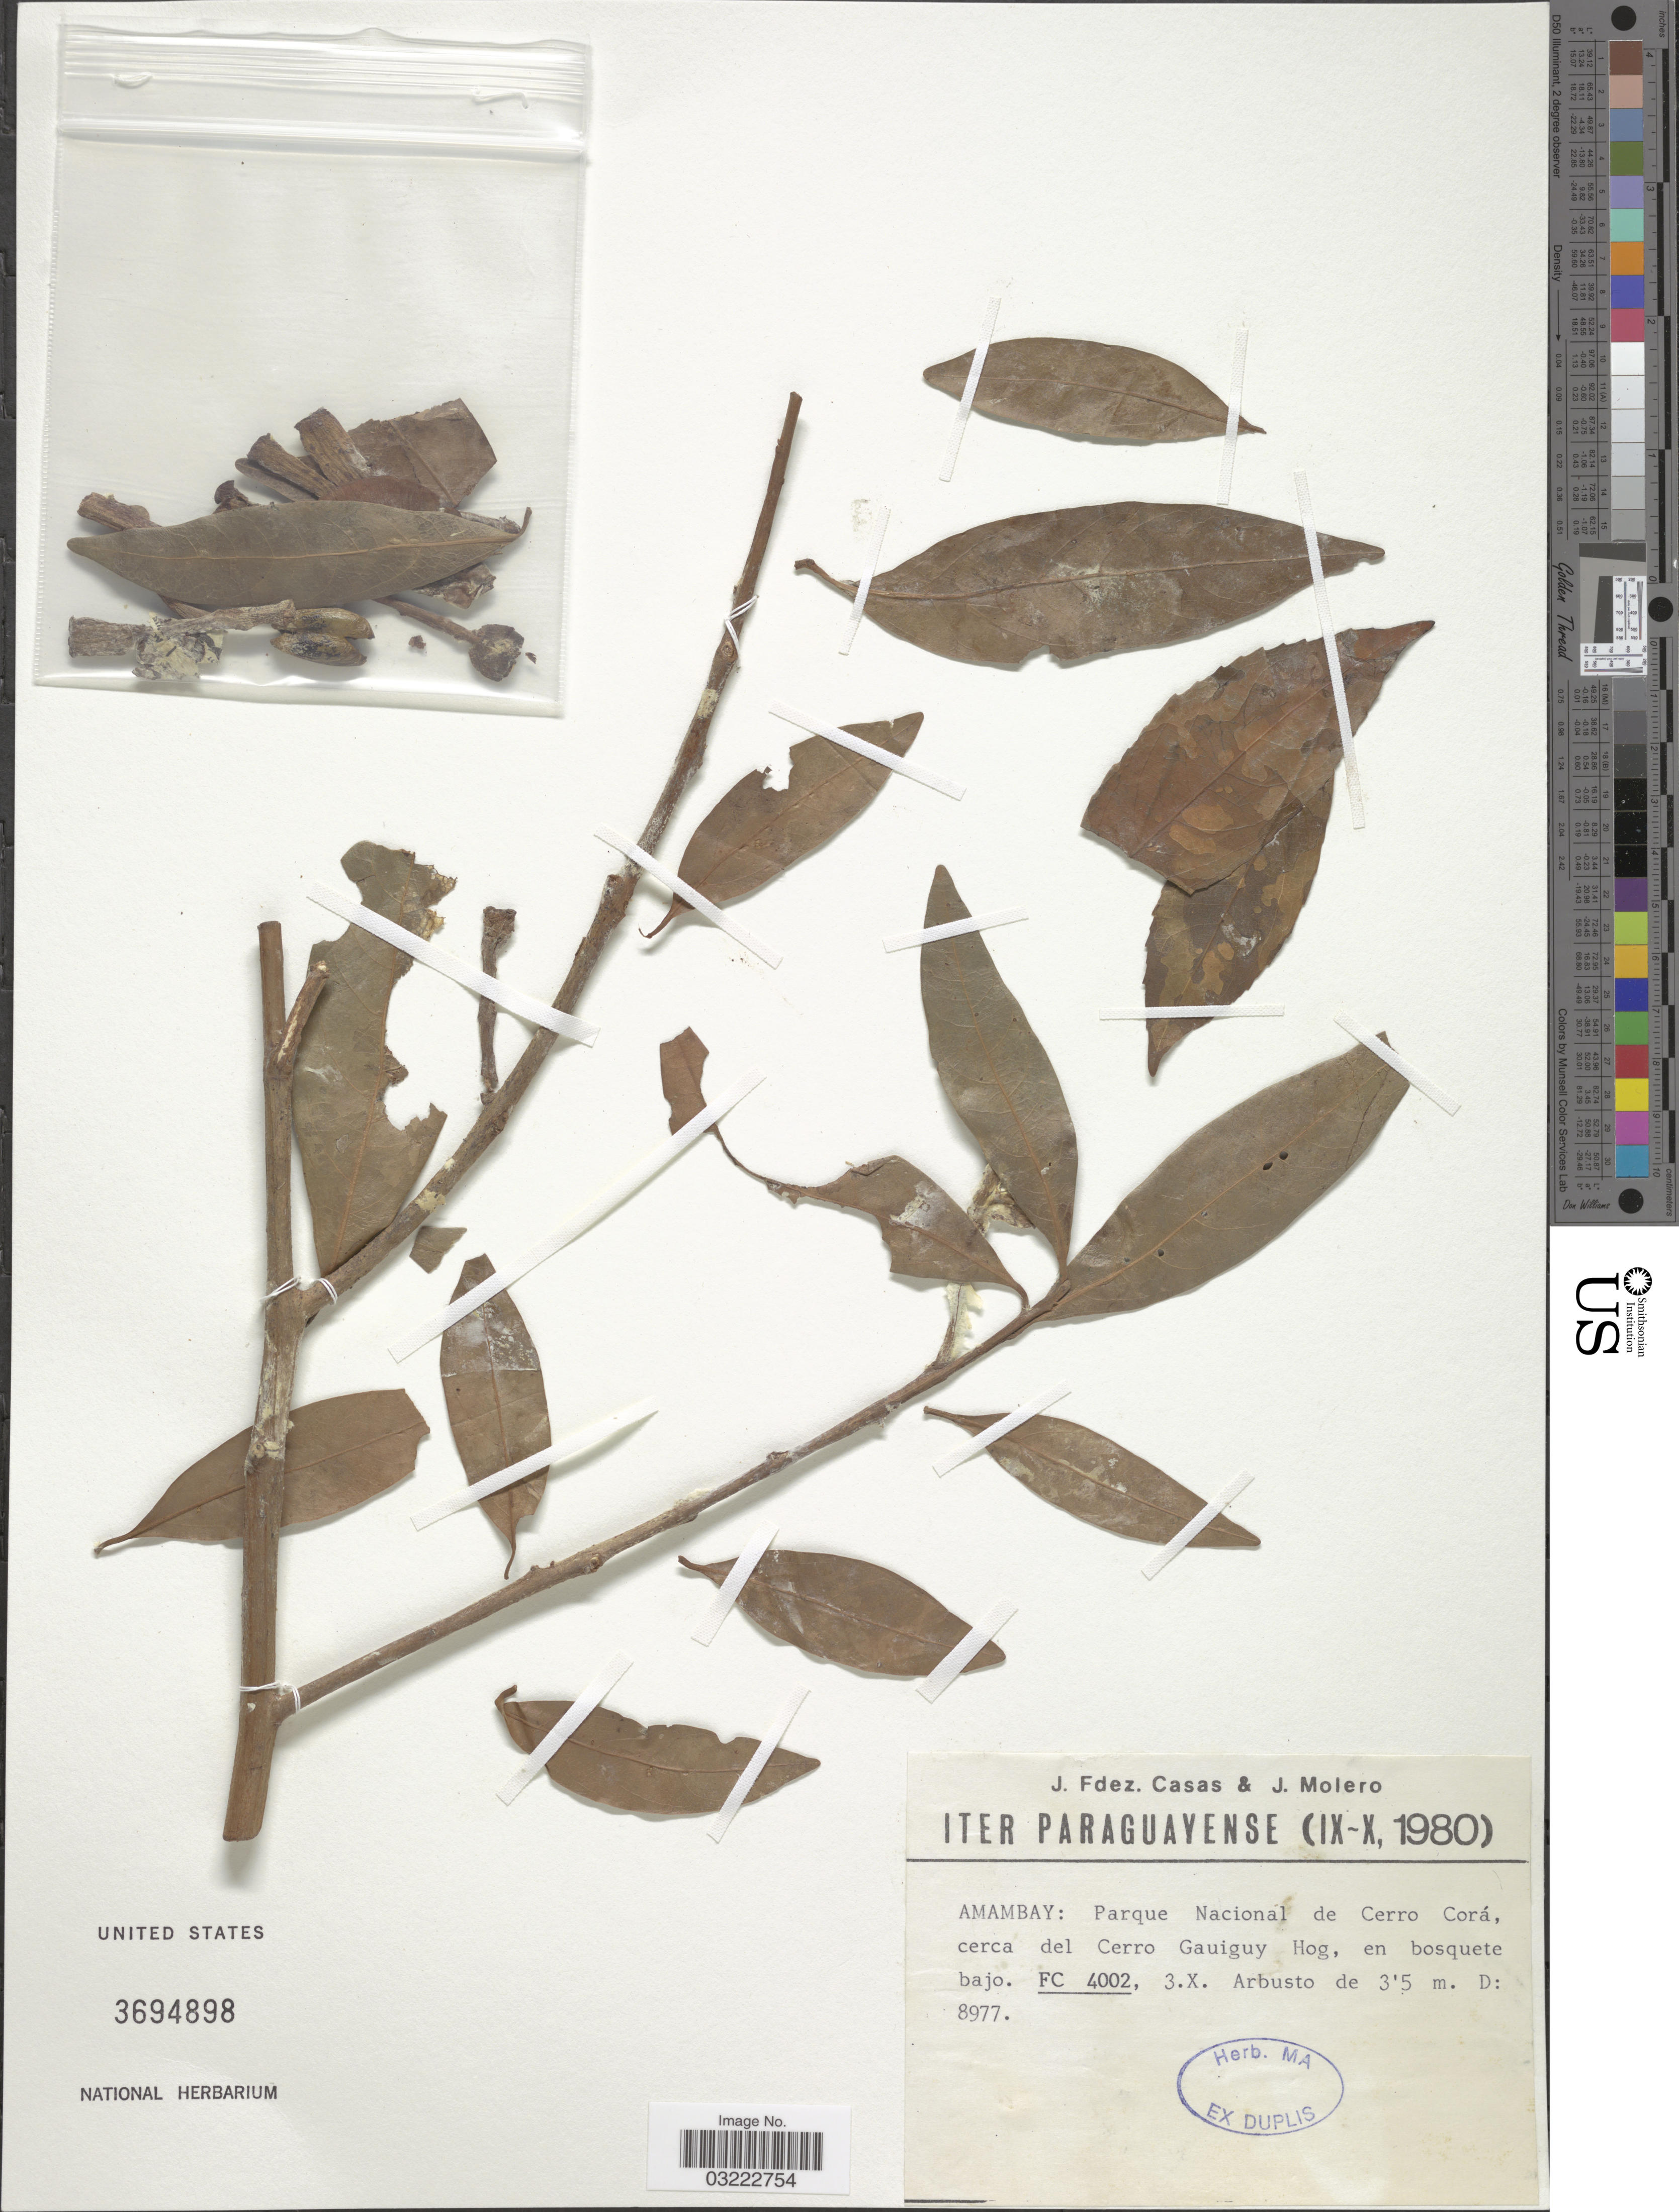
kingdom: Plantae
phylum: Tracheophyta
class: Magnoliopsida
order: Laurales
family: Lauraceae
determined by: Acevedo-Rodriguez, P., (US), Smithsonian Institution - National Museum of Natural History (UNITED STATES)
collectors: J. Casas & J. Molero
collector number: FC4002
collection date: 1980-10-03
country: Paraguay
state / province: Amambay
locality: Parque Nacional de Cerro Corá, cerca del Cerro Gauiguy Hog.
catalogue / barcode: US 3694898